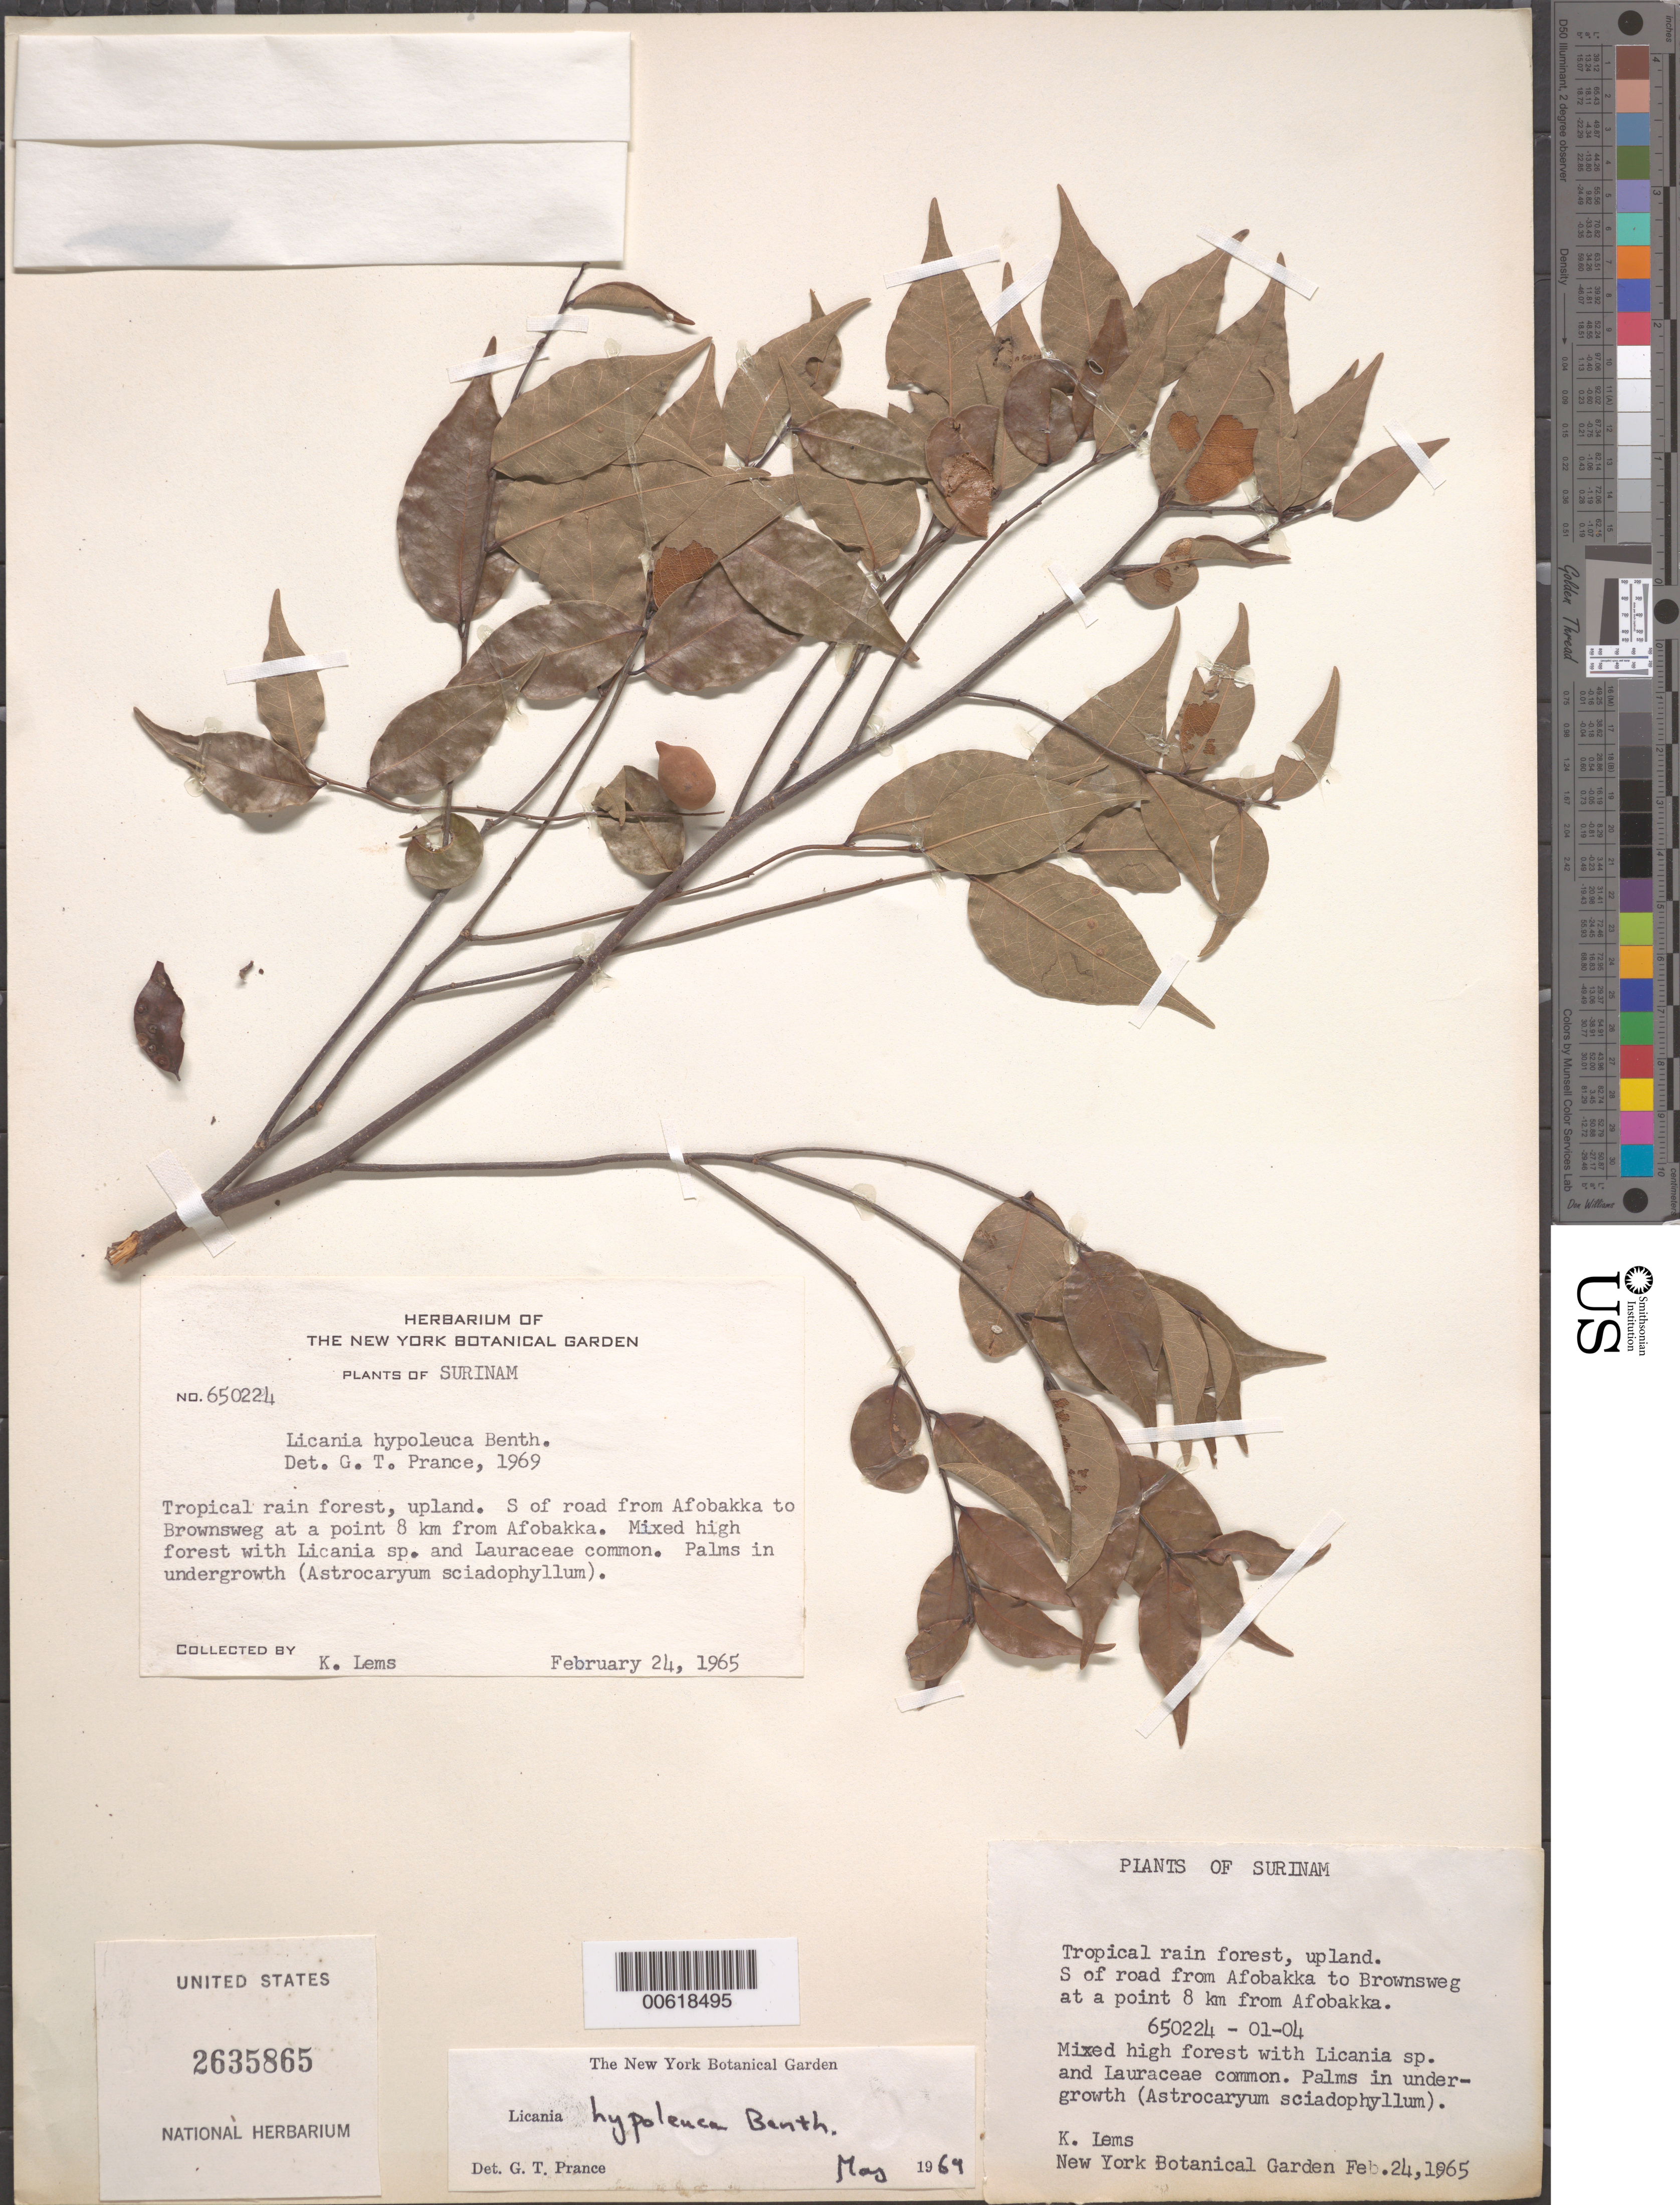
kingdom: Plantae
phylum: Tracheophyta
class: Magnoliopsida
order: Malpighiales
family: Chrysobalanaceae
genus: Licania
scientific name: Licania hypoleuca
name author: Benth.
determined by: Prance, G. T.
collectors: K. Lems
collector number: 650224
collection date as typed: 24-Feb-65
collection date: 1965-02-24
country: Suriname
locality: Afobaka, to Brownsberg Road, 8 Km from Afobaka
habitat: Tropical rainforest, upland. Mixed high forest with Licania sp and Lauraceae common. Palms in undergrowth (Astrocaryum sciadophyllum)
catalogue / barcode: US 2635865